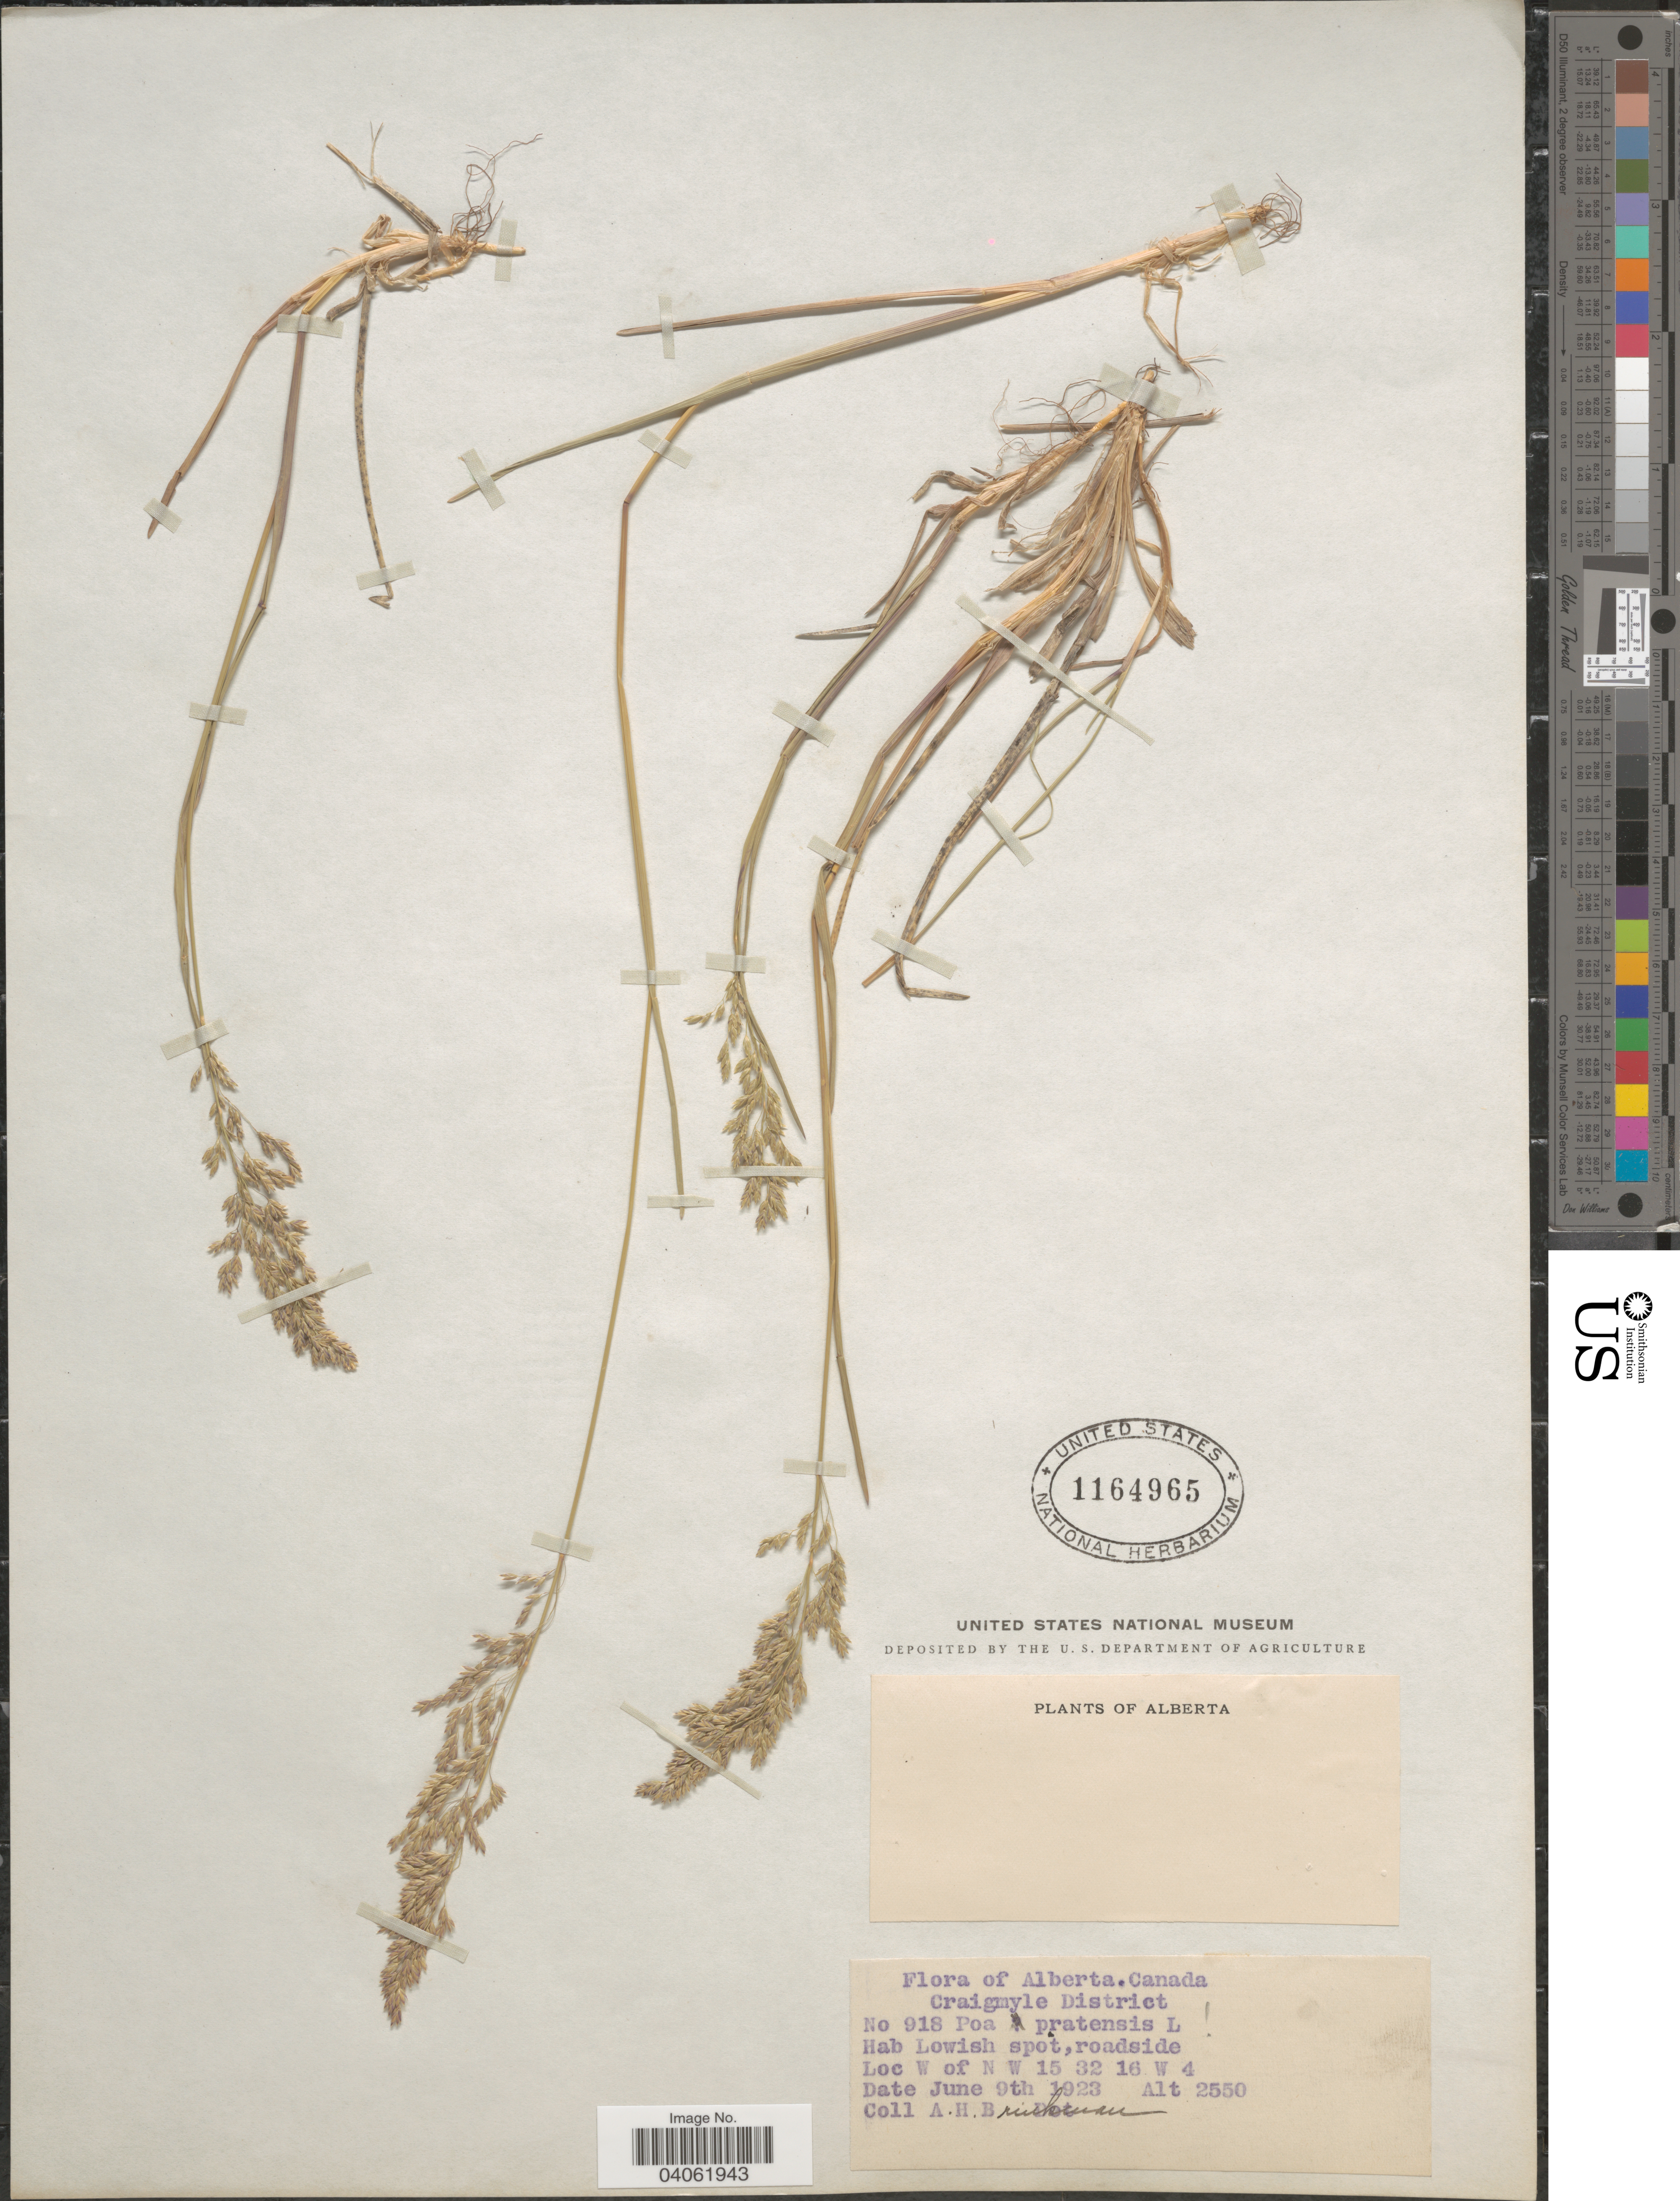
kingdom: Plantae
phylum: Tracheophyta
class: Liliopsida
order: Poales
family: Poaceae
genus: Poa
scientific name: Poa pratensis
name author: L.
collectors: A. Brinkman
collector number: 918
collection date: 1923-06-09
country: Canada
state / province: Alberta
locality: Craigmyle District. W of N W 15 32 16 W 4.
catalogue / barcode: US 1164965